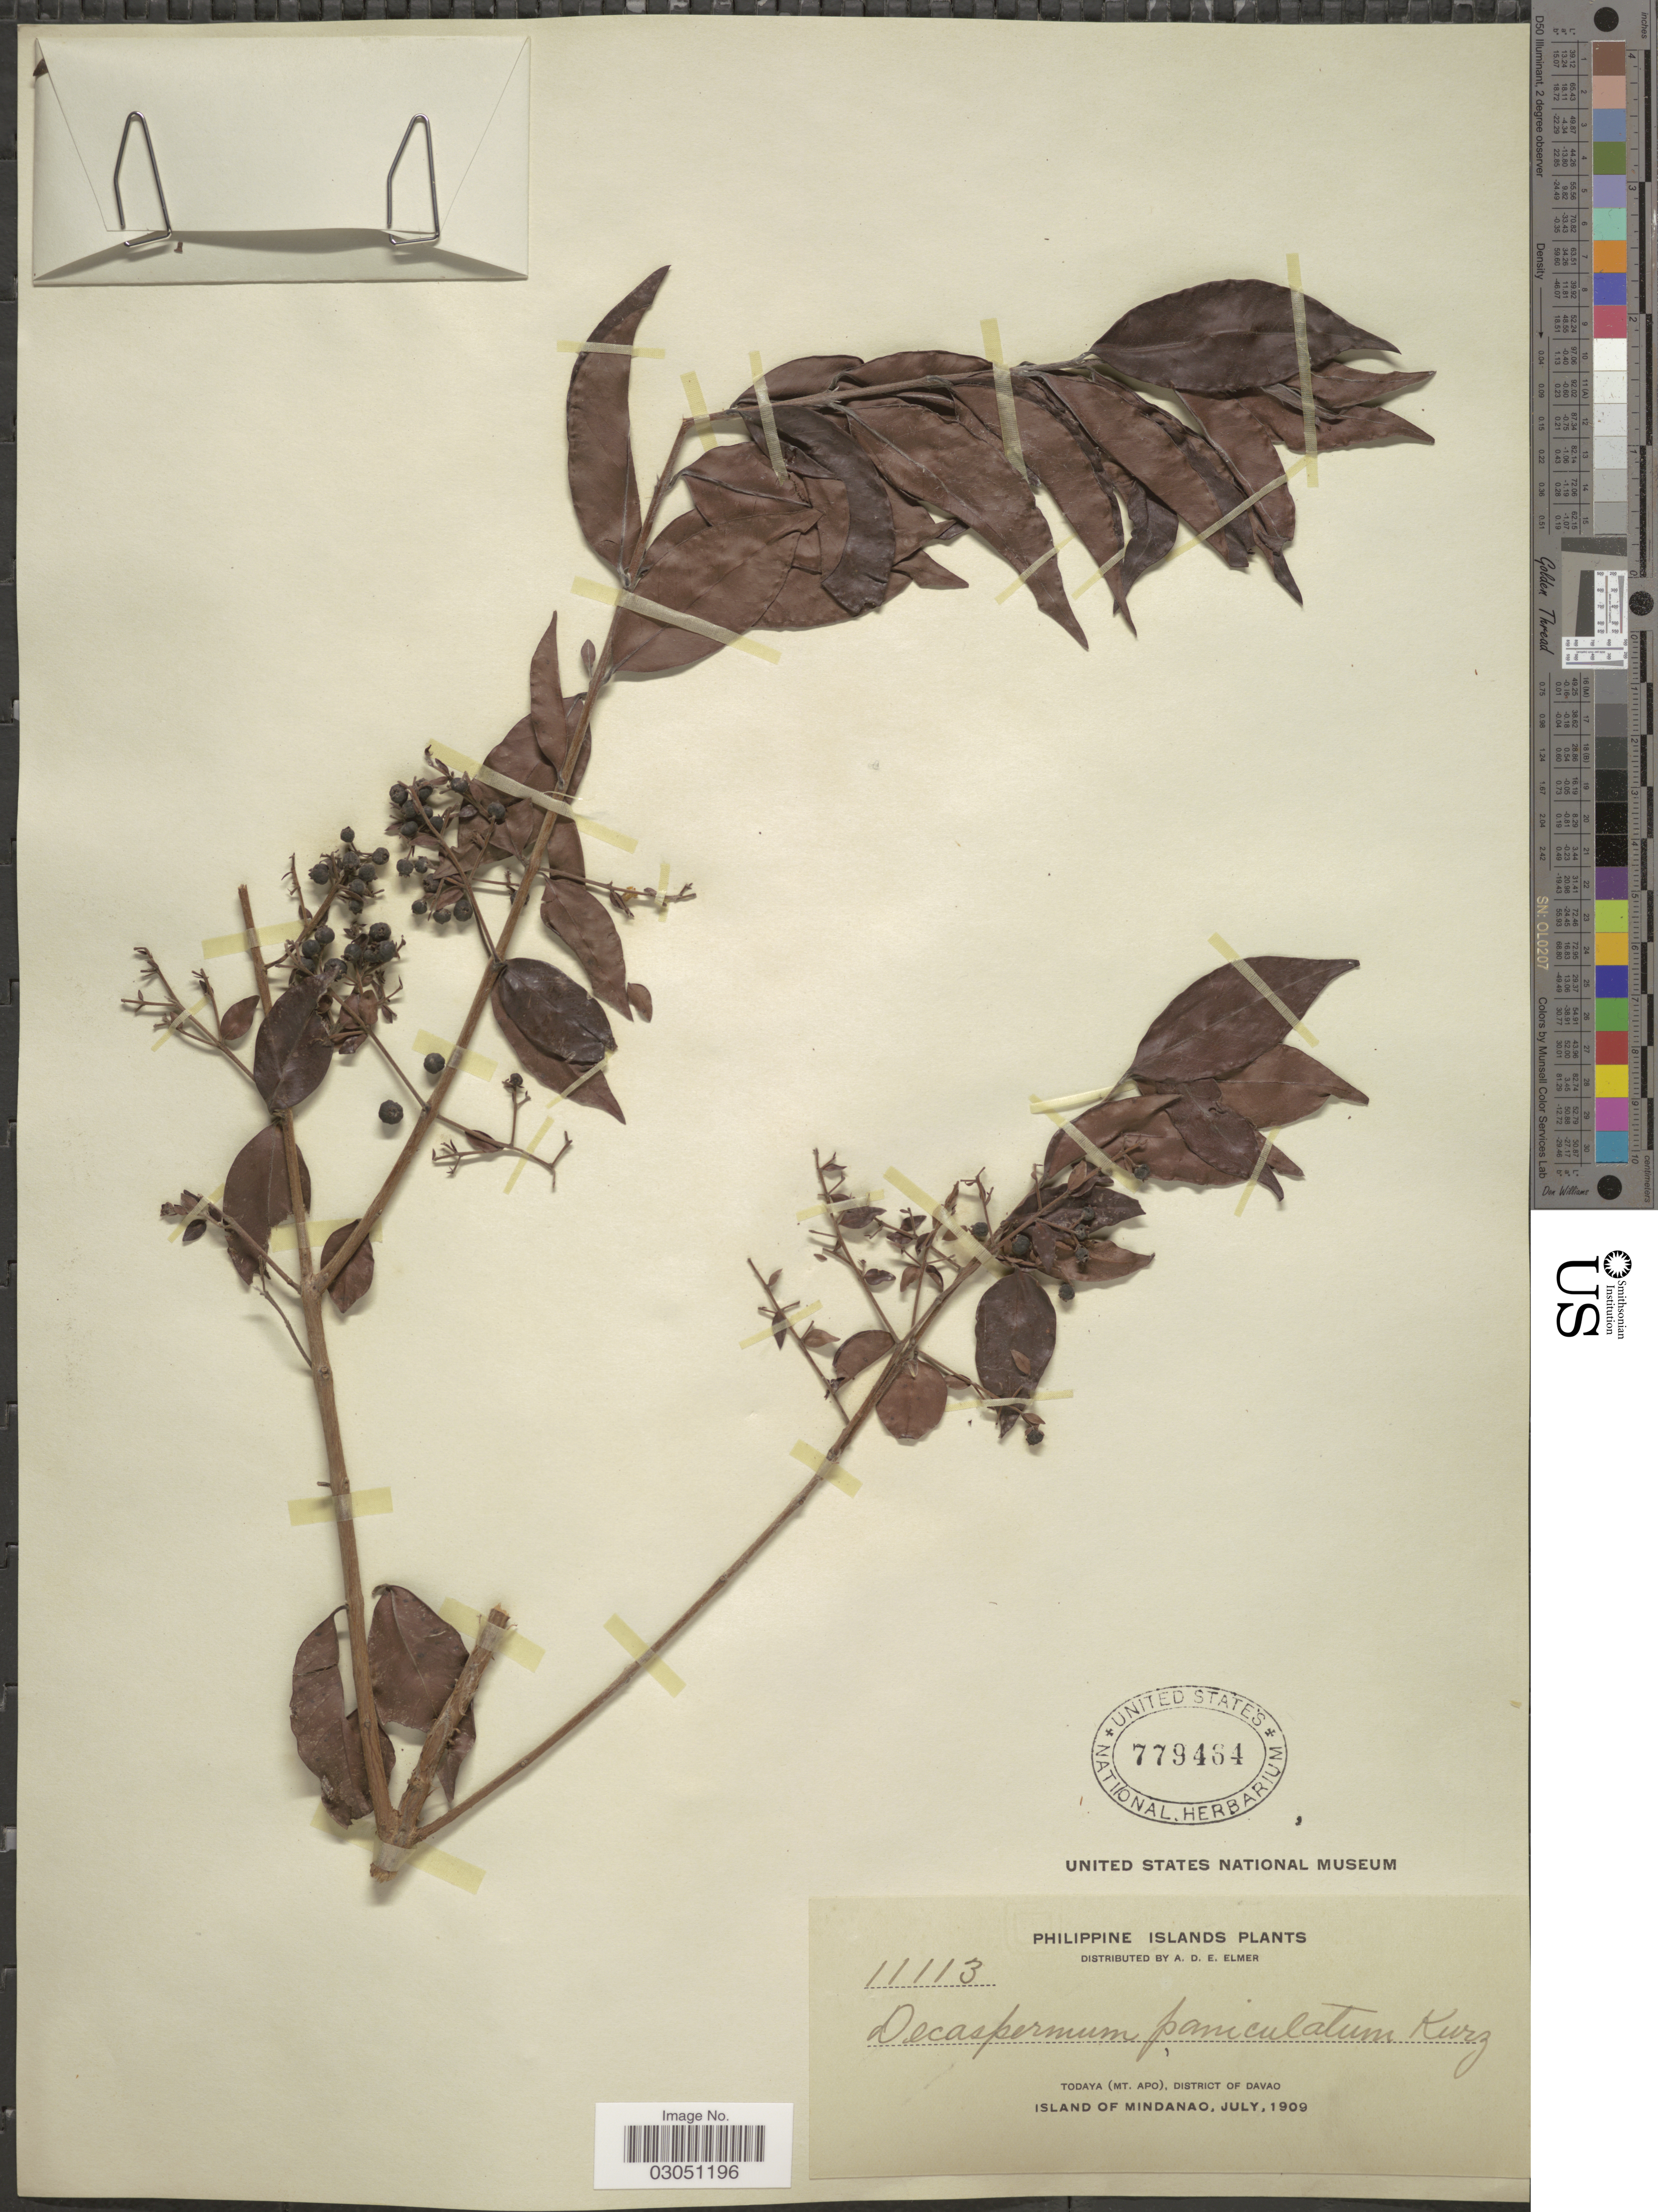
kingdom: Plantae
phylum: Tracheophyta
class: Magnoliopsida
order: Myrtales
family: Myrtaceae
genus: Decaspermum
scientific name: Decaspermum fruticosum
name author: J.R. Forst. & G. Forst.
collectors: A. D. E. Elmer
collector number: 11113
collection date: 1909-07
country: Philippines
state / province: Davao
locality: Philippine Islands. Todaya (Mt. Apo), District of Davao. Island of Mindanao.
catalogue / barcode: US 779464